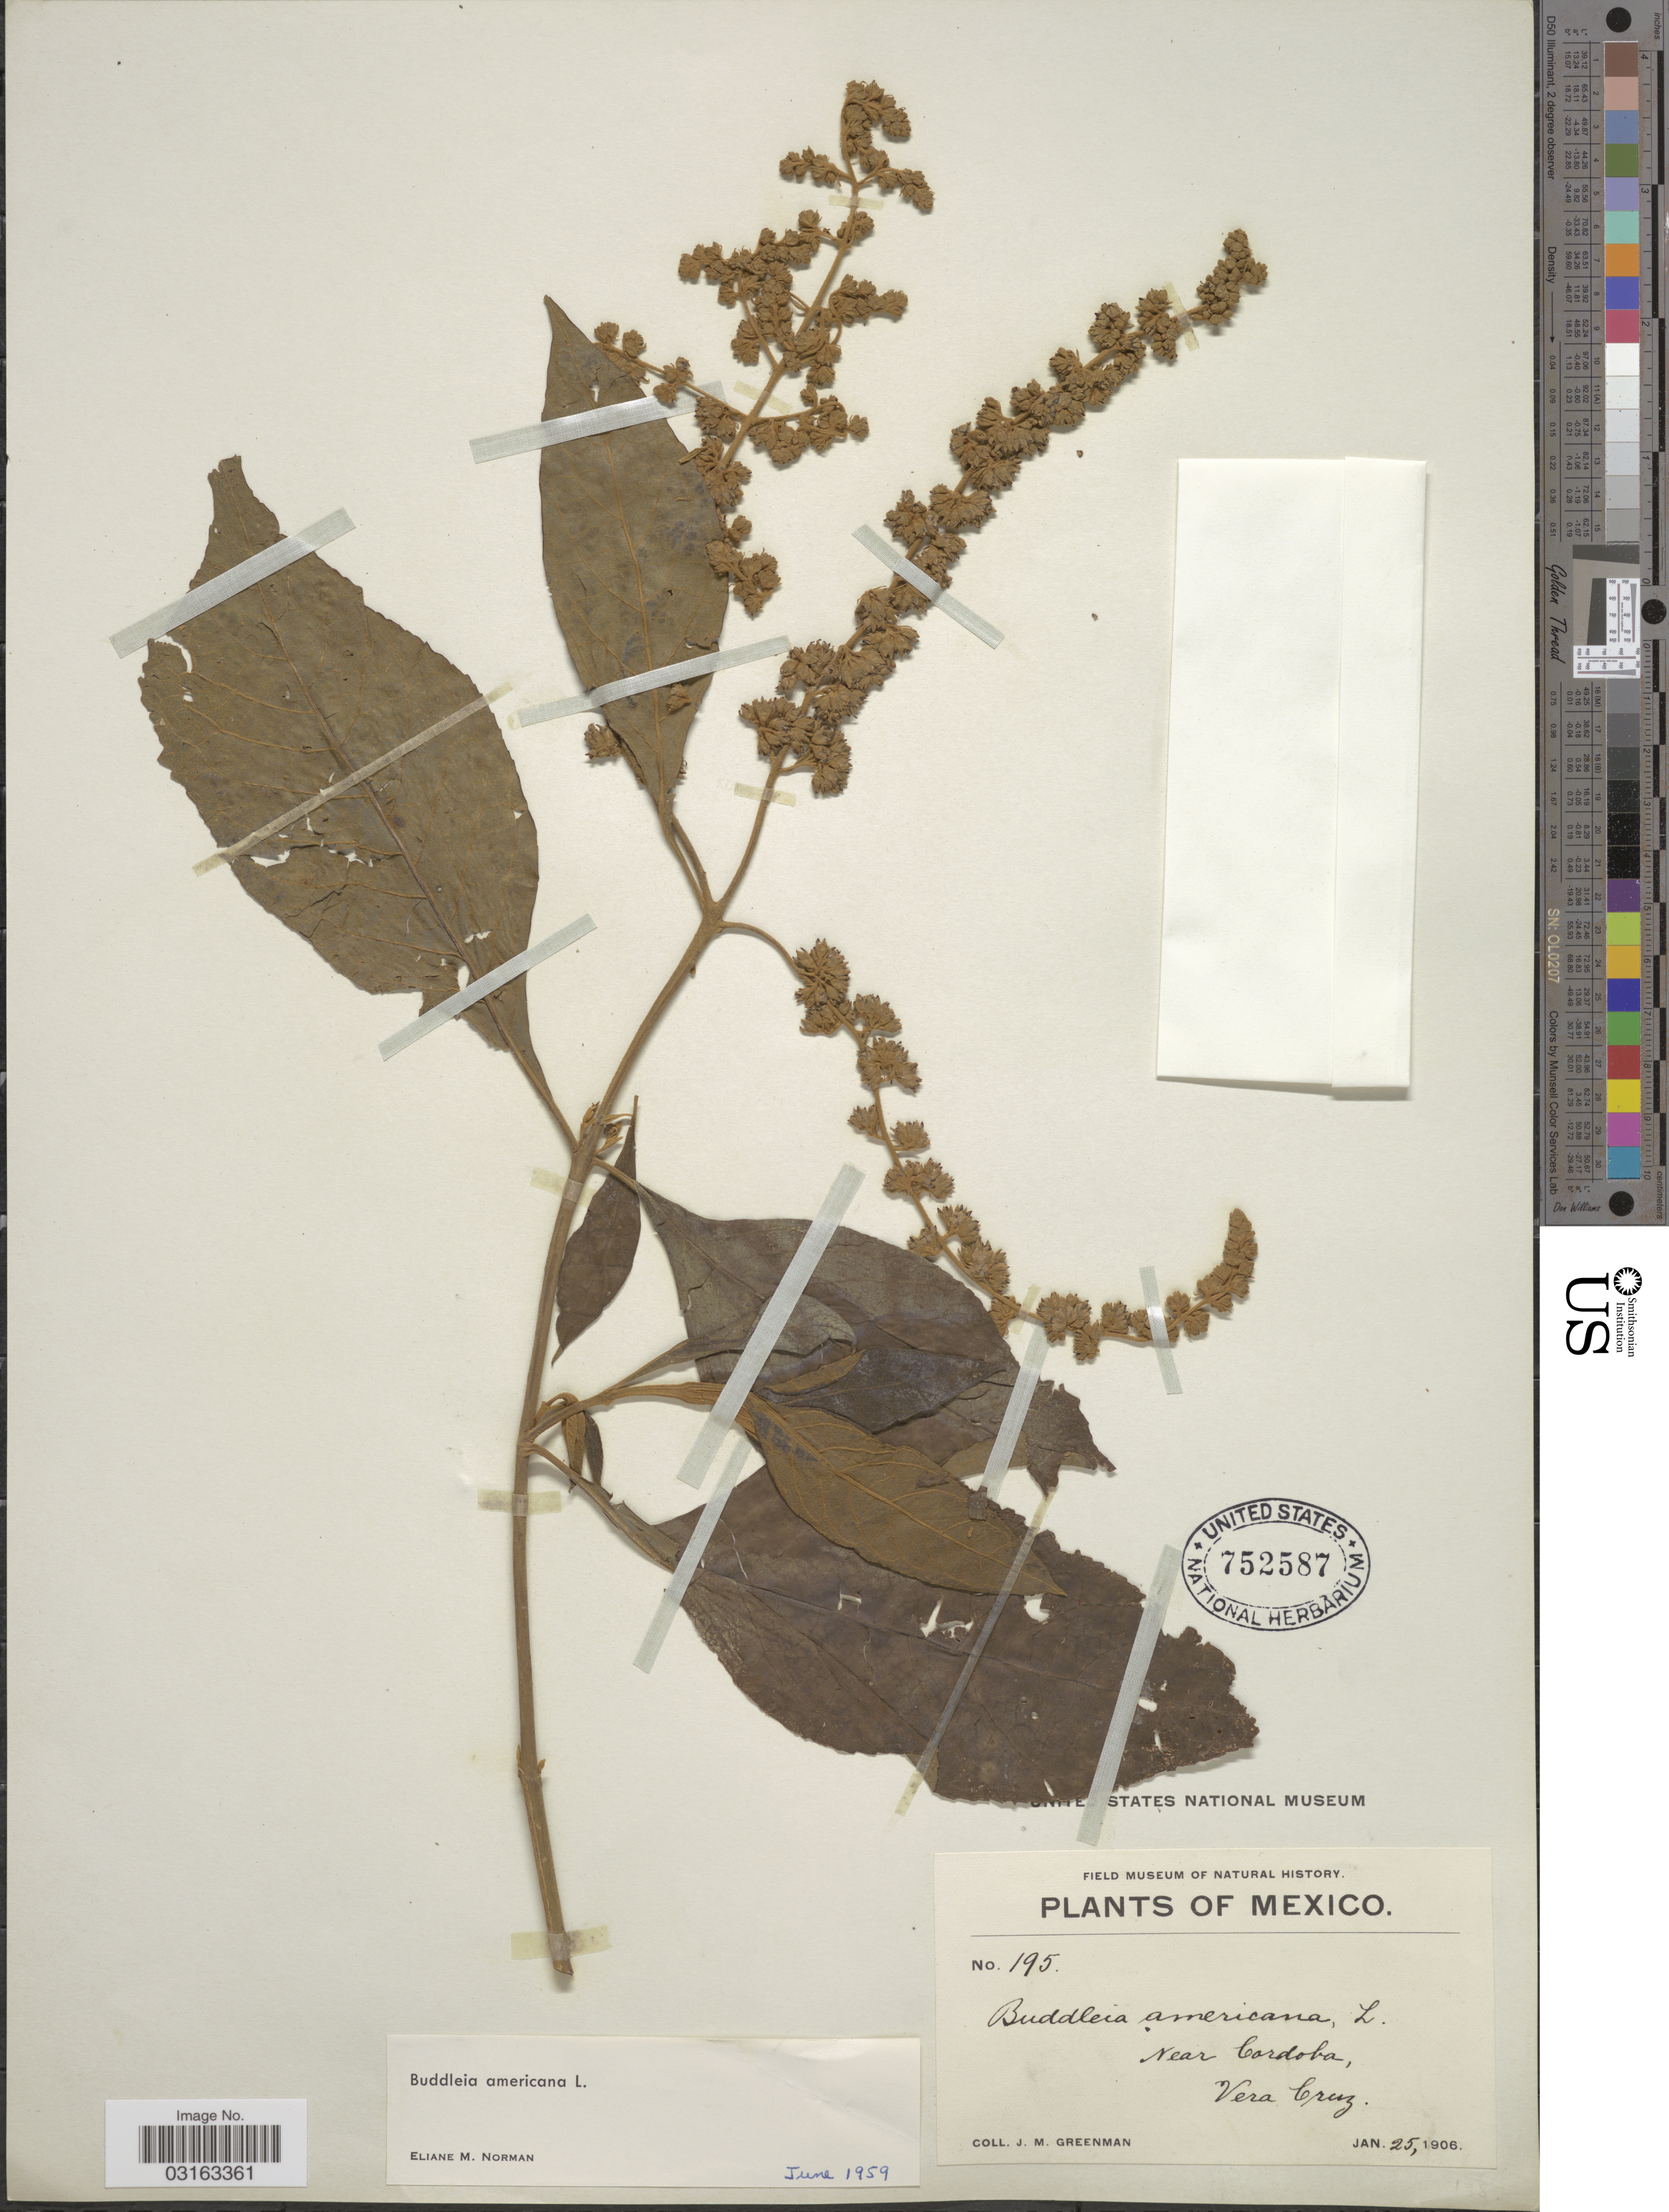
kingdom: Plantae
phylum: Tracheophyta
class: Magnoliopsida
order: Lamiales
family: Scrophulariaceae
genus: Buddleja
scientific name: Buddleja americana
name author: L.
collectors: J. M. Greenman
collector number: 195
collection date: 1906-01-25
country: Mexico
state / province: Veracruz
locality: Near Cordoba, Vera Cruz.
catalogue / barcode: US 752587